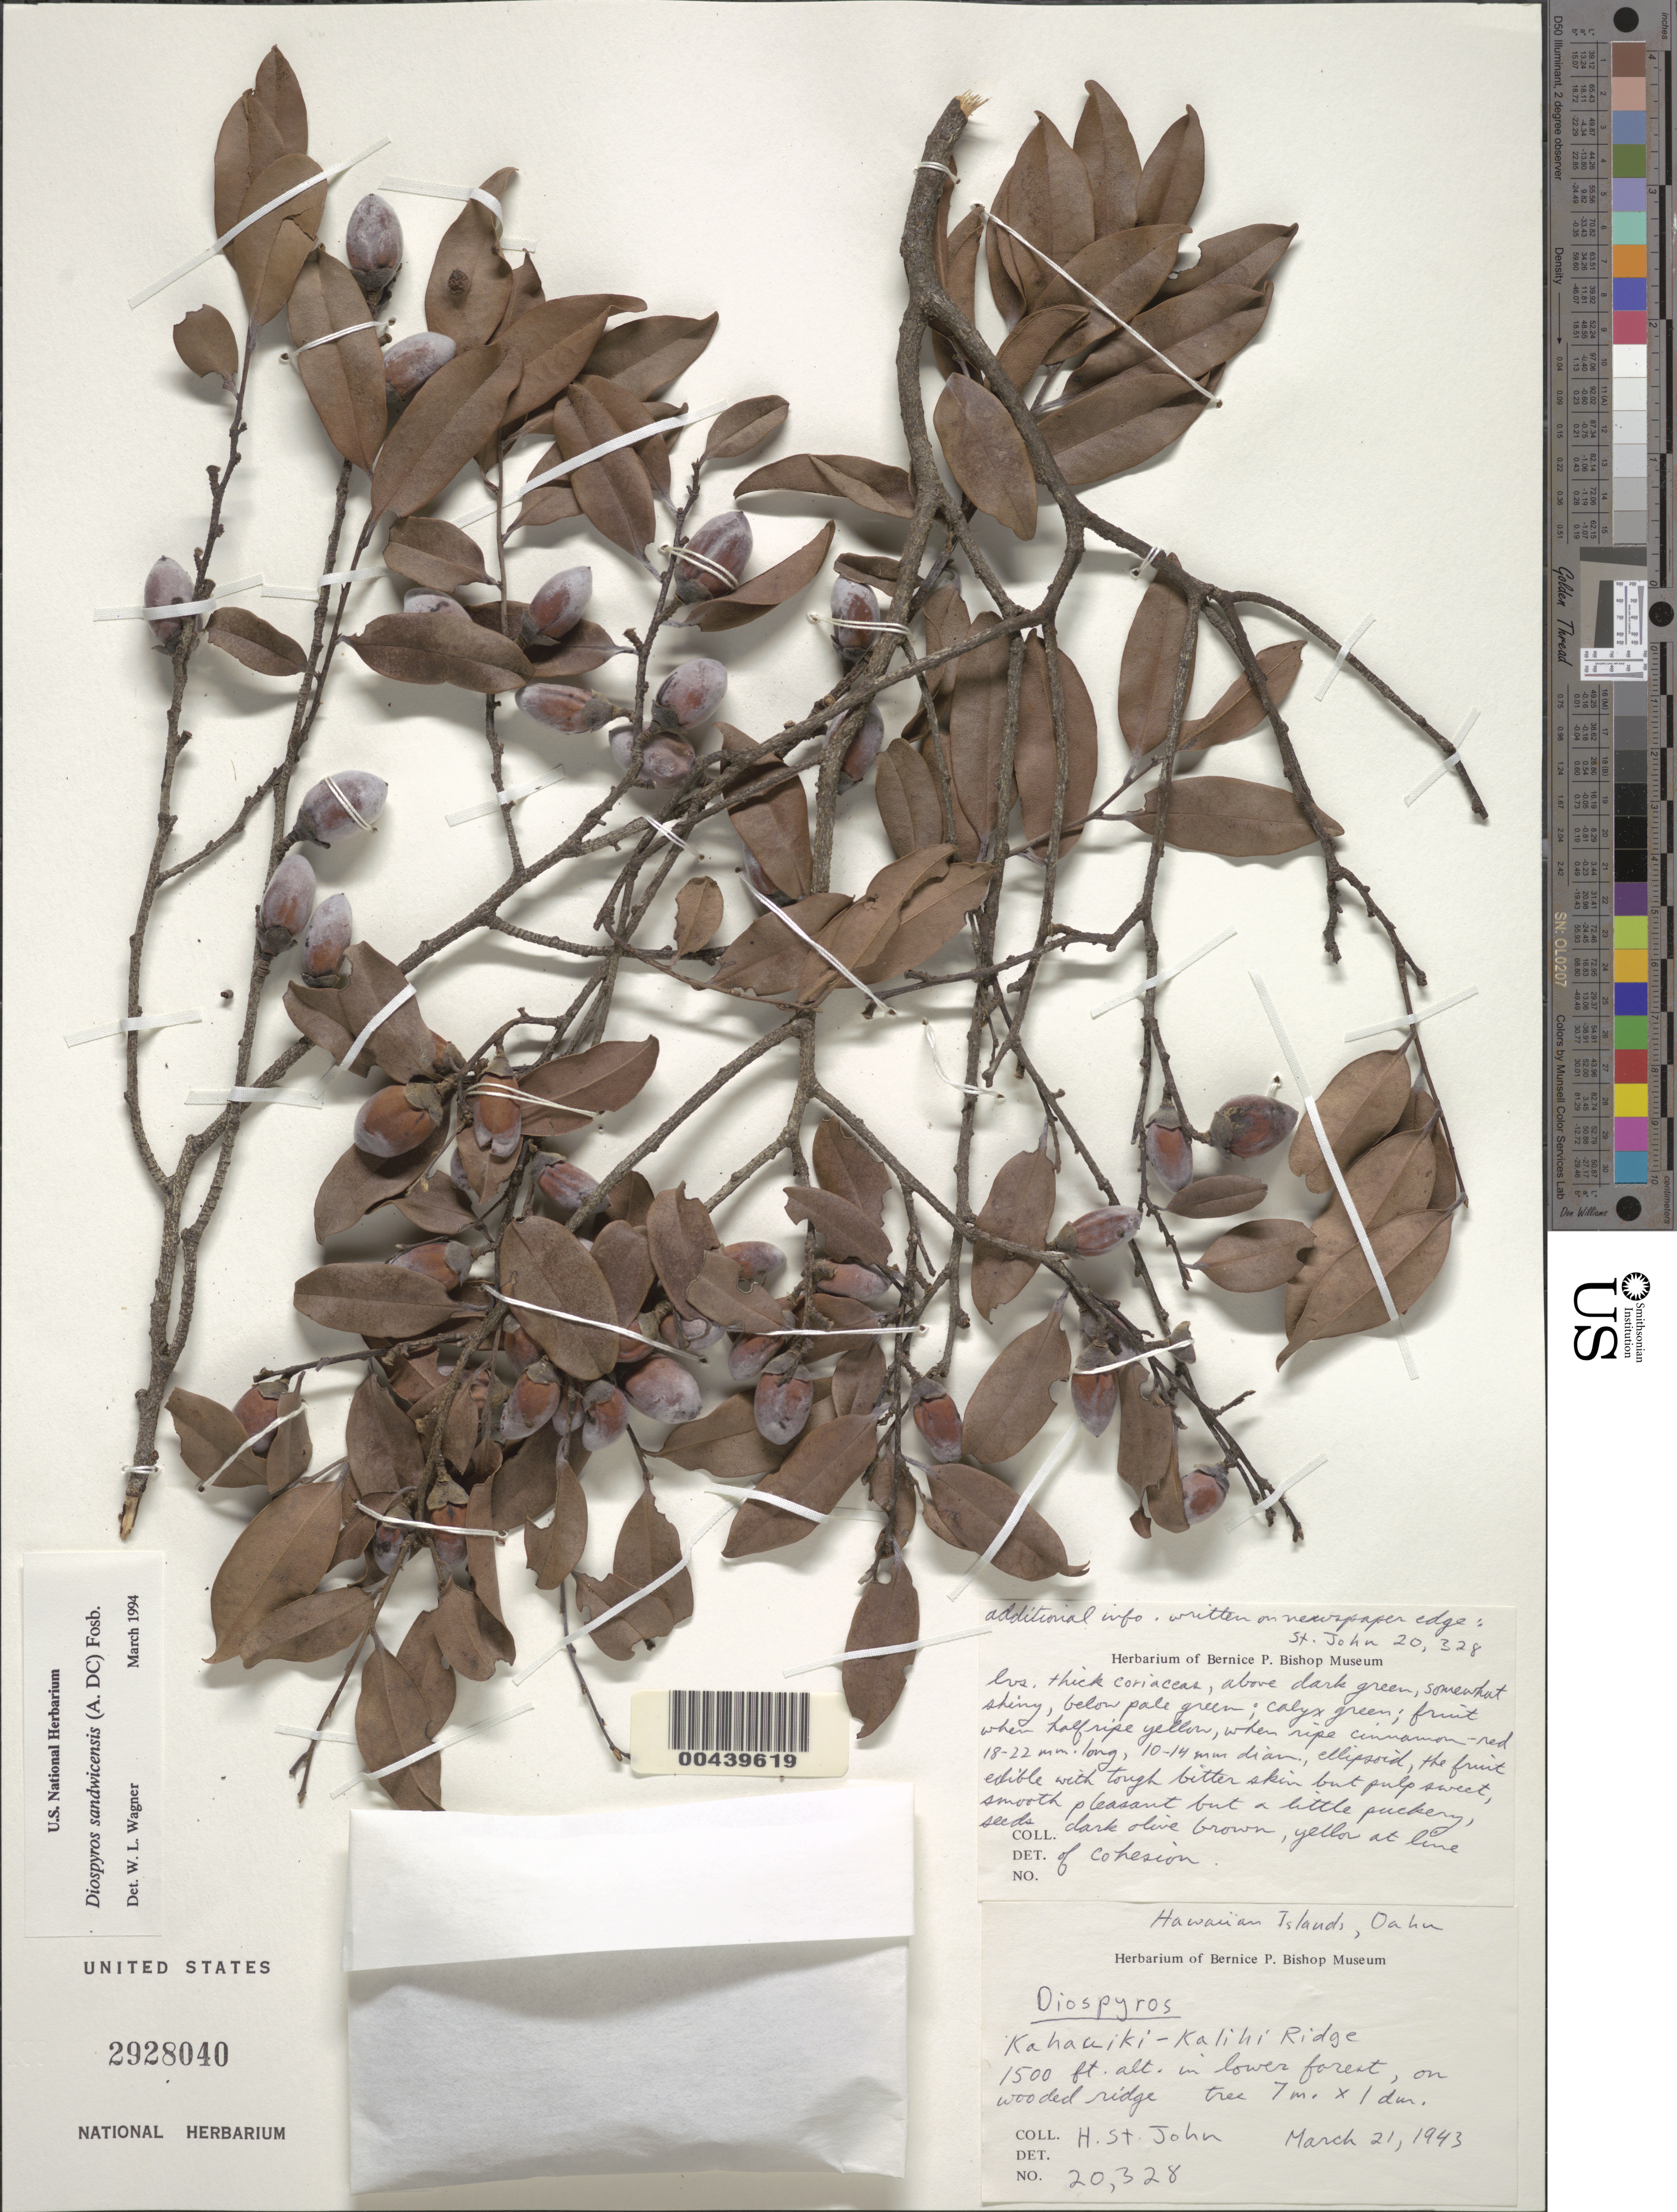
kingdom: Plantae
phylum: Tracheophyta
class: Magnoliopsida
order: Ericales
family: Ebenaceae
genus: Diospyros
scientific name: Diospyros sandwicensis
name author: (A. DC.) Fosberg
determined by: Wagner, W. L., (BOT), Smithsonian Institution - National Museum of Natural History (UNITED STATES)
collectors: H. St. John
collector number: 20328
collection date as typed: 21 Mar 1943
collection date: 1943-03-21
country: United States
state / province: Hawaii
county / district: Honolulu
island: Oahu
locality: Kahauiki-Kalihi Ridge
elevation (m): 457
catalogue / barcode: US 2928040